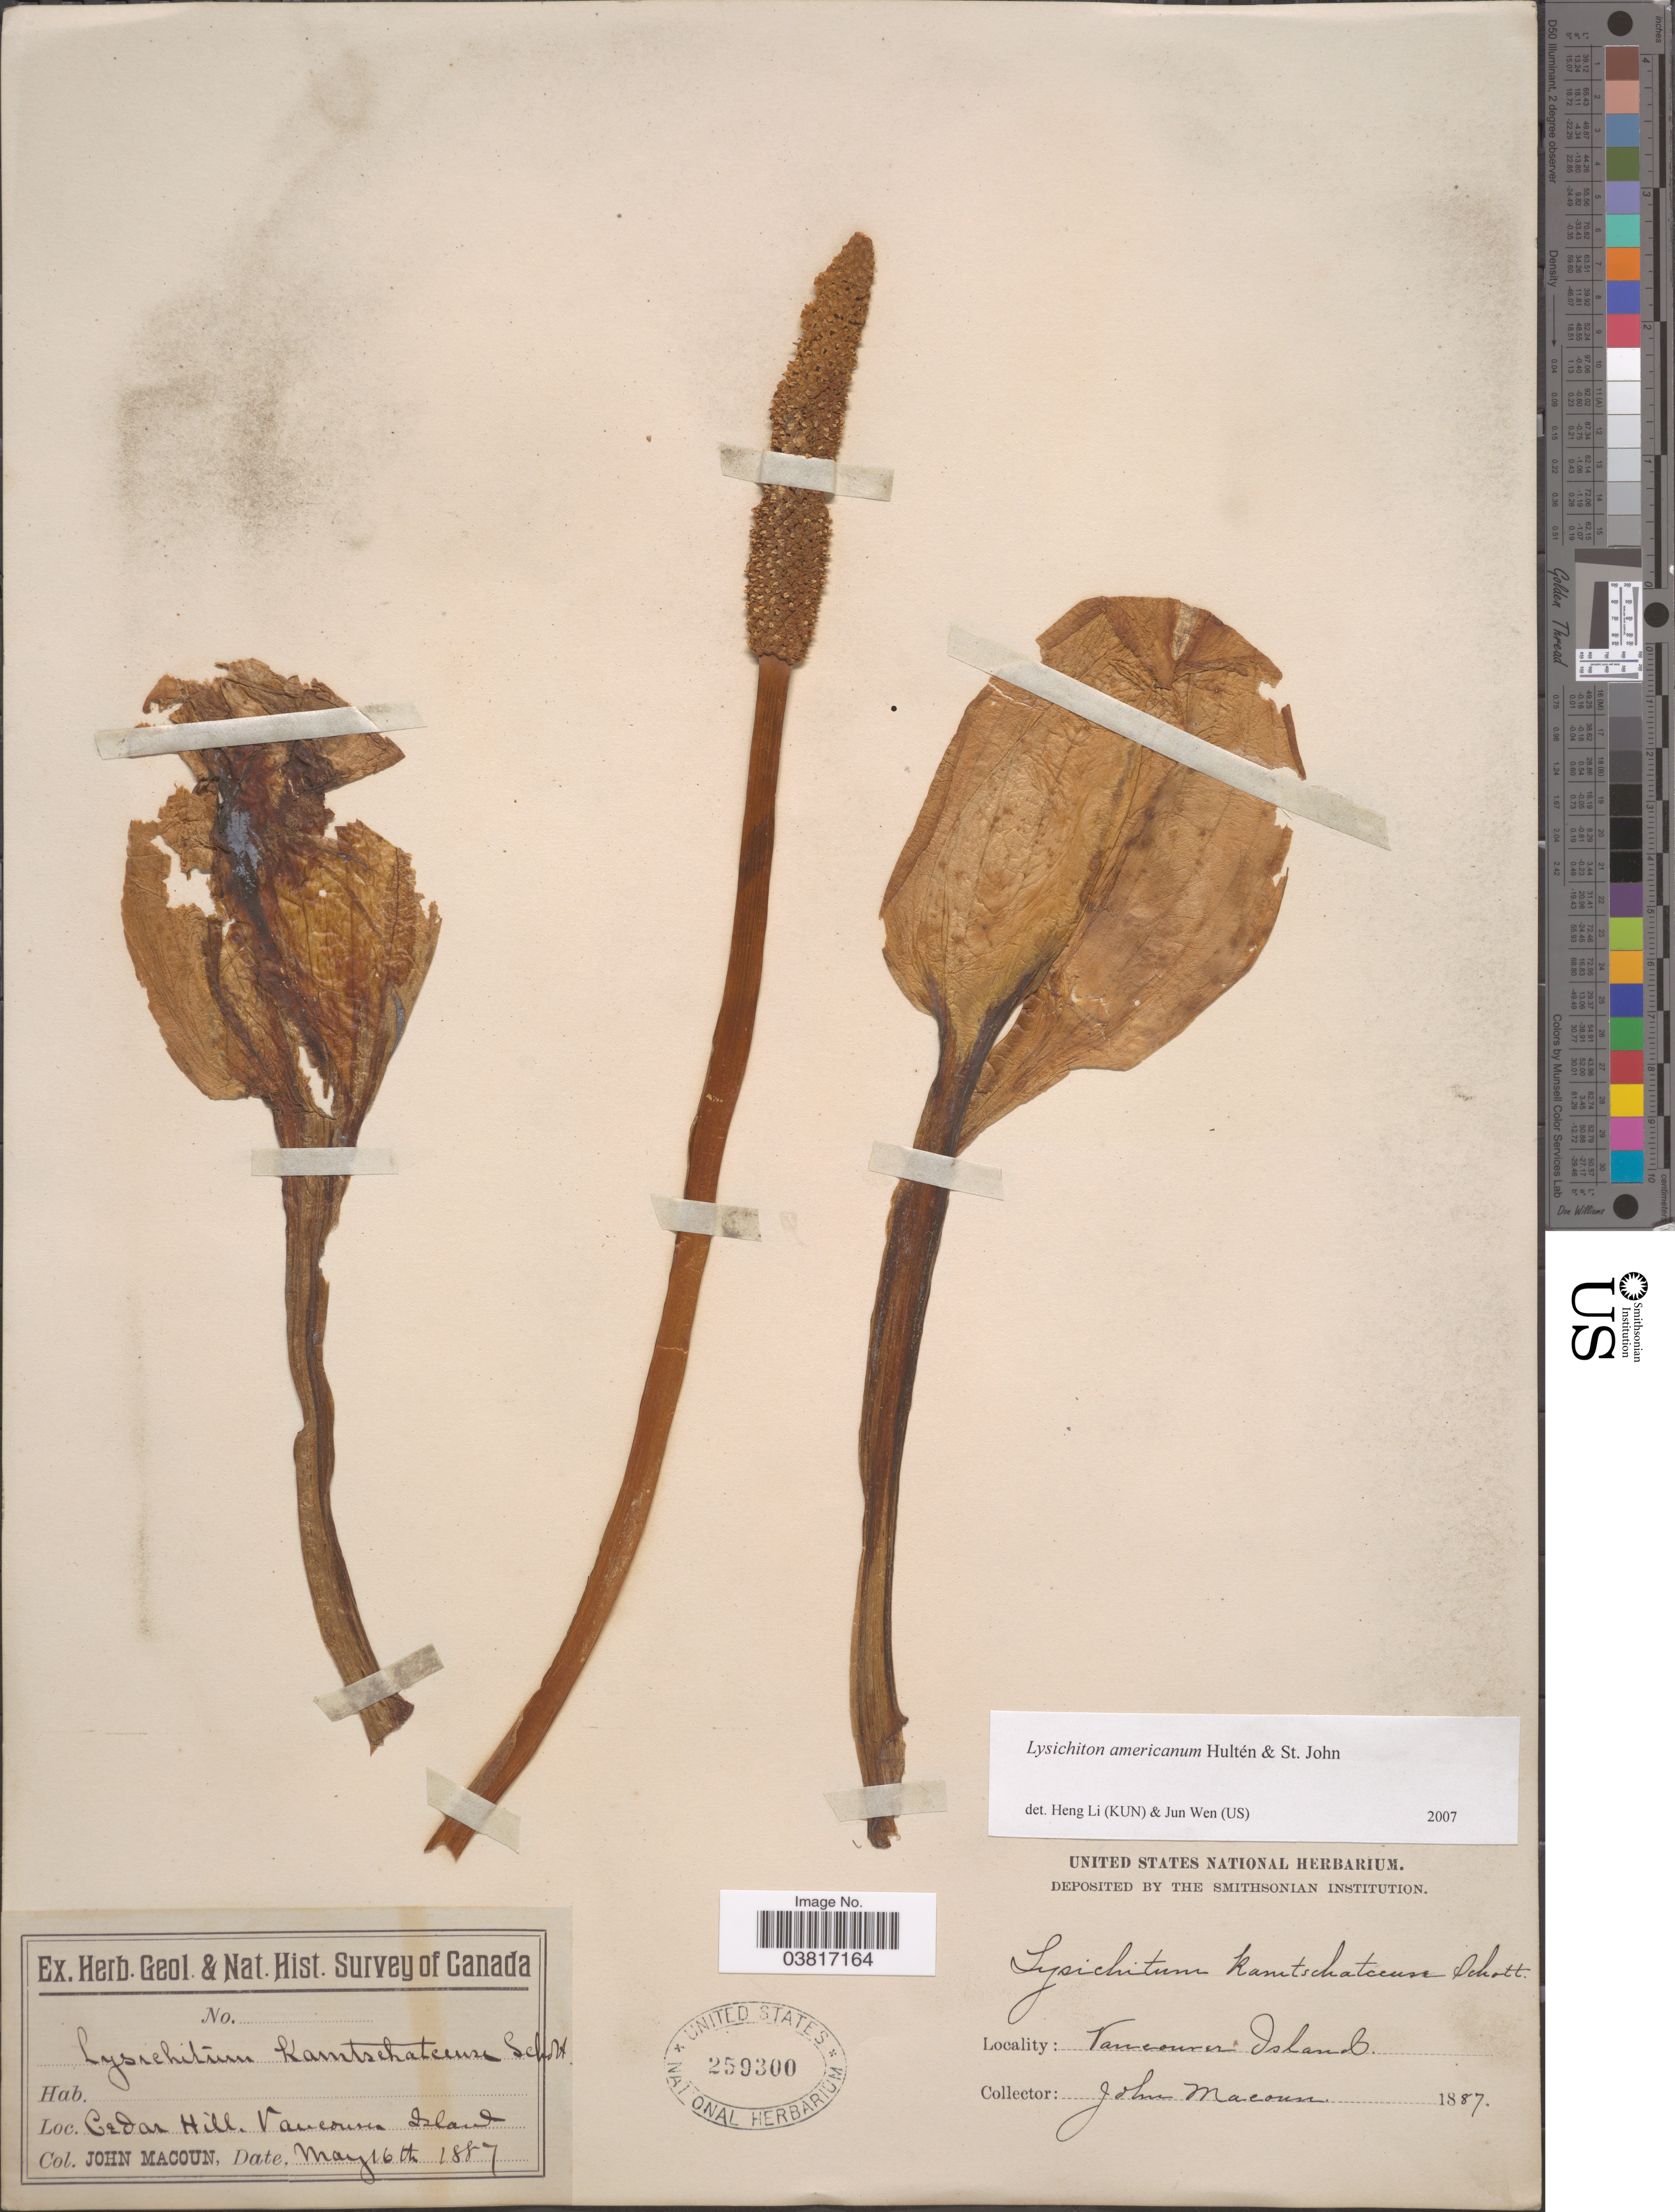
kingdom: Plantae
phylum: Tracheophyta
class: Liliopsida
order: Alismatales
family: Araceae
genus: Lysichiton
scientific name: Lysichiton americanus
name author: Hultén & H. St. John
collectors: J. Macoun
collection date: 1887-05-16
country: Canada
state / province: British Columbia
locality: Cedar Hill, Vancouver Island.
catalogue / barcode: US 259300